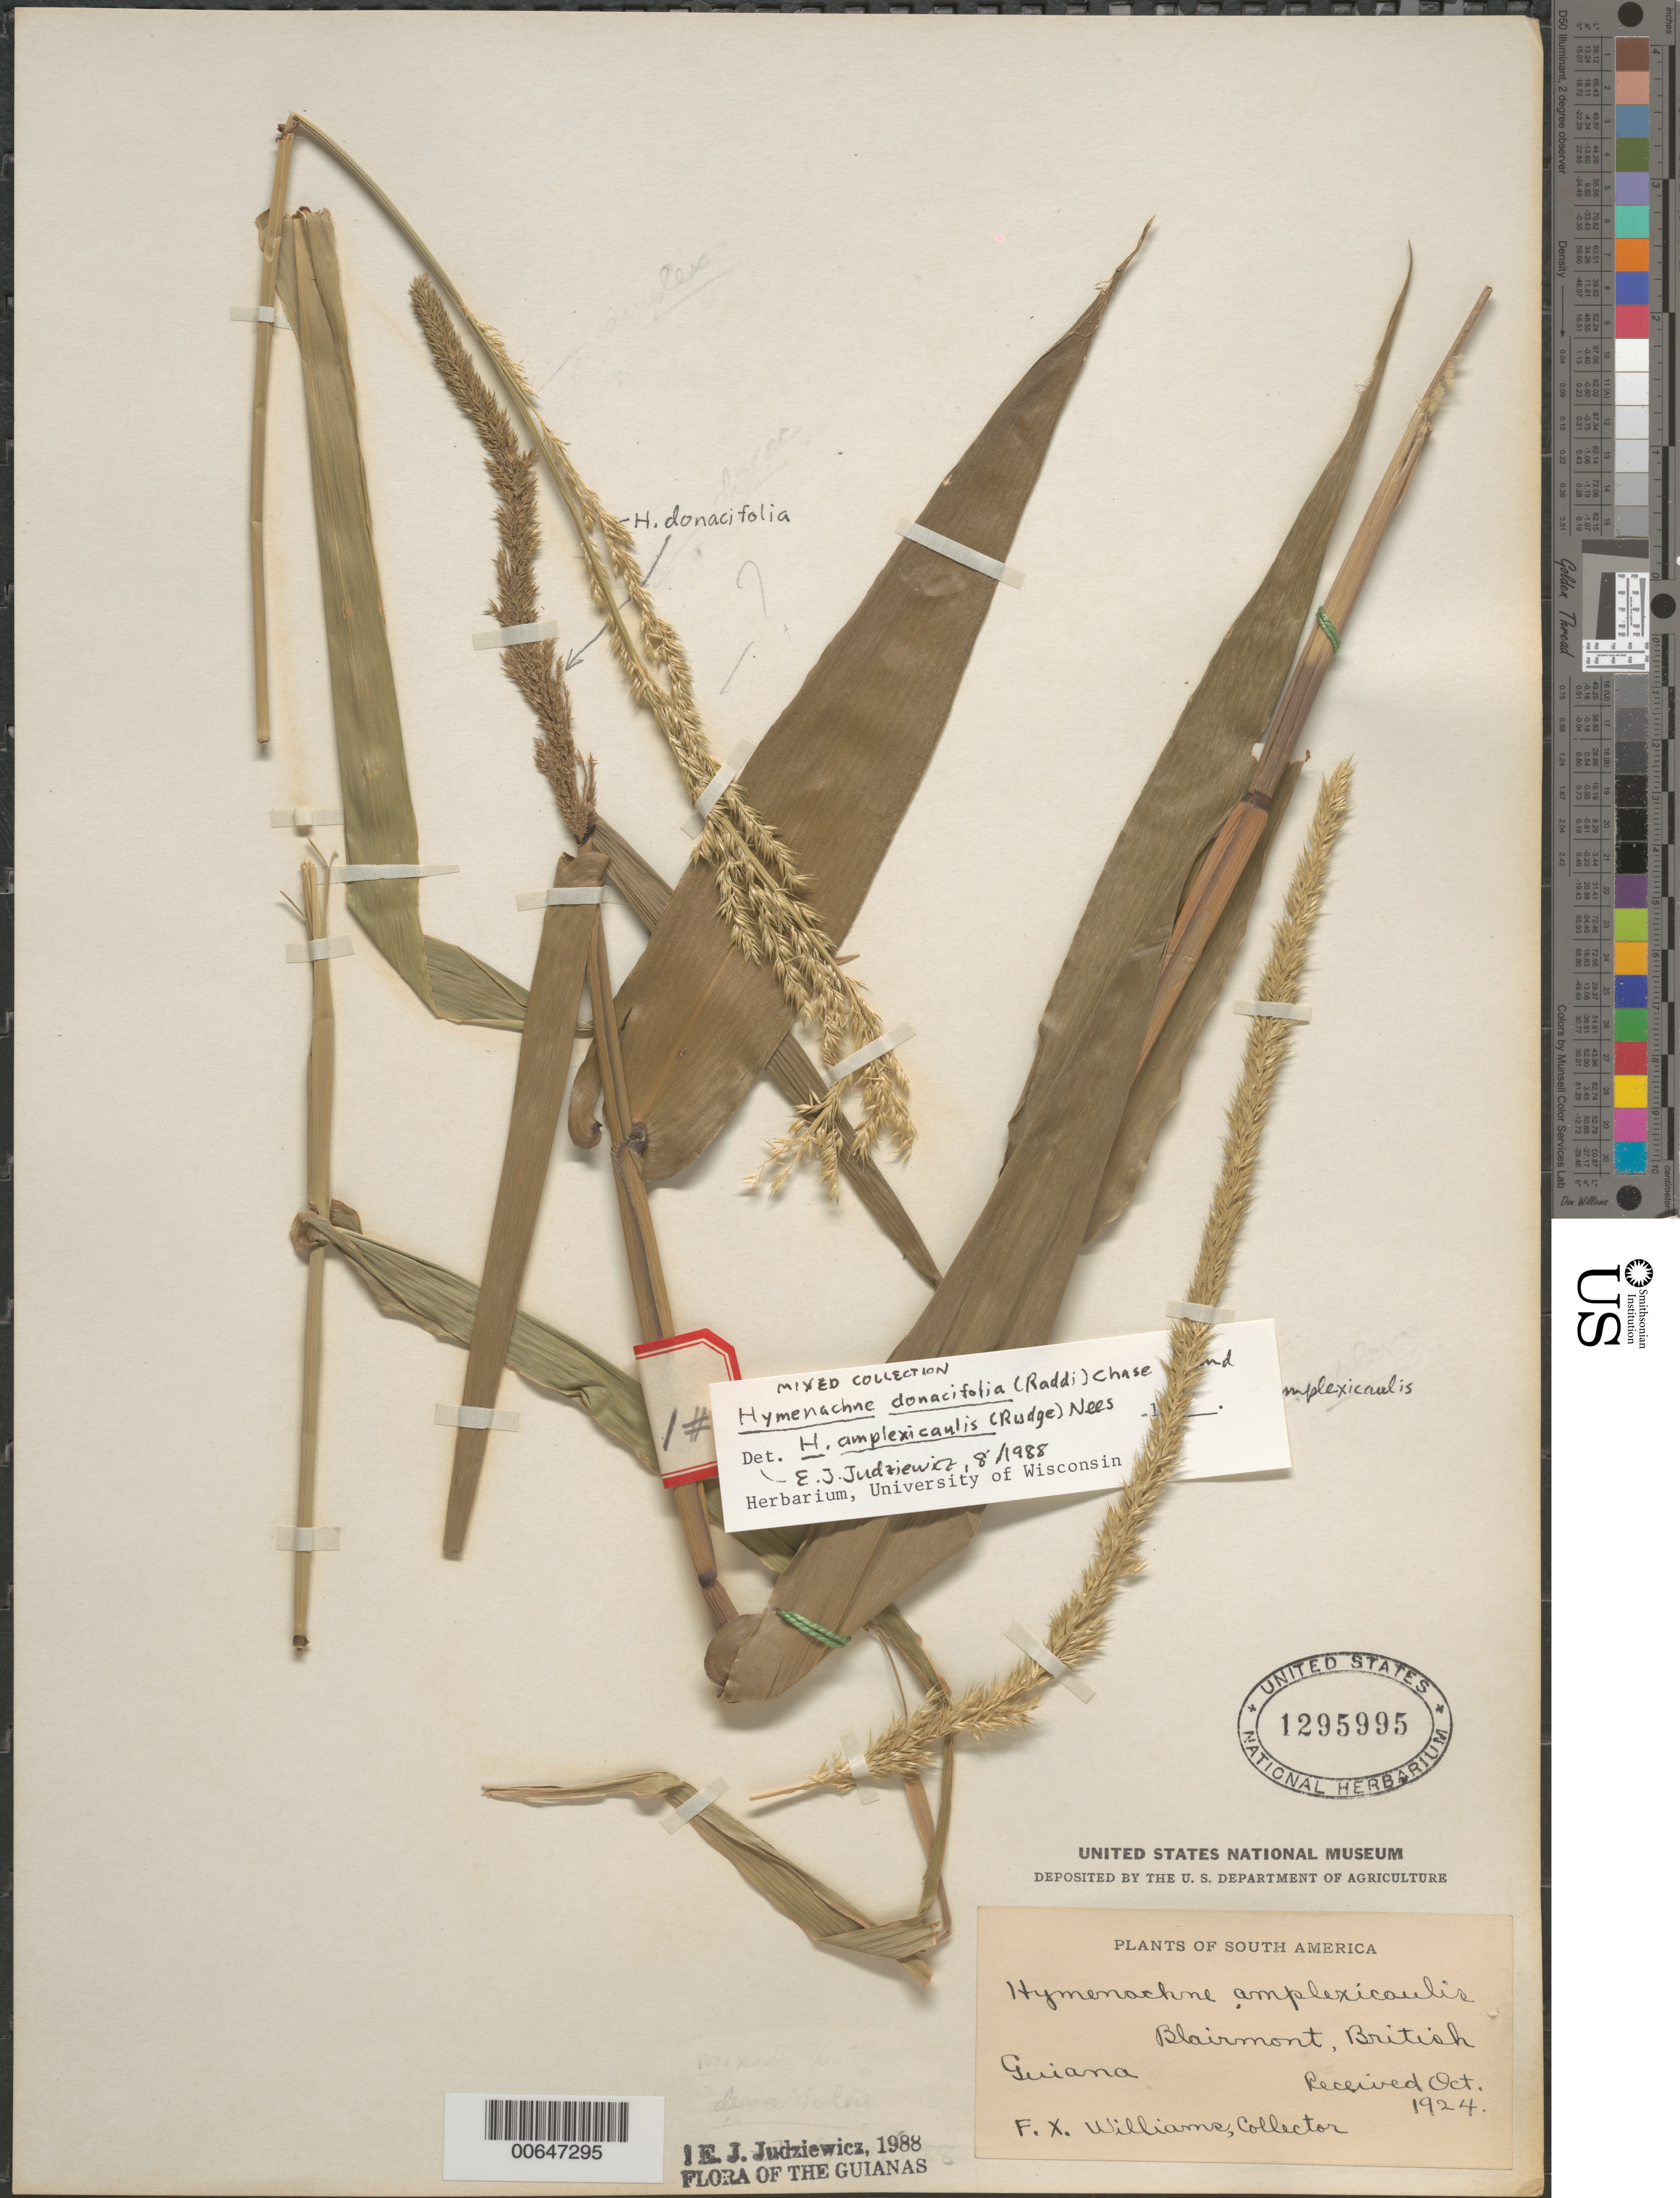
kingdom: Plantae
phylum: Tracheophyta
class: Liliopsida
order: Poales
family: Poaceae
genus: Hymenachne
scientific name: Hymenachne amplexicaulis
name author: (Rudge) Nees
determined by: Judziewicz, E. J.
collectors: F. Williams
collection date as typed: Oct-24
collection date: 1924-10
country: Guyana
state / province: Mahaica-Berbice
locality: Blairmont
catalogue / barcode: US 1295995